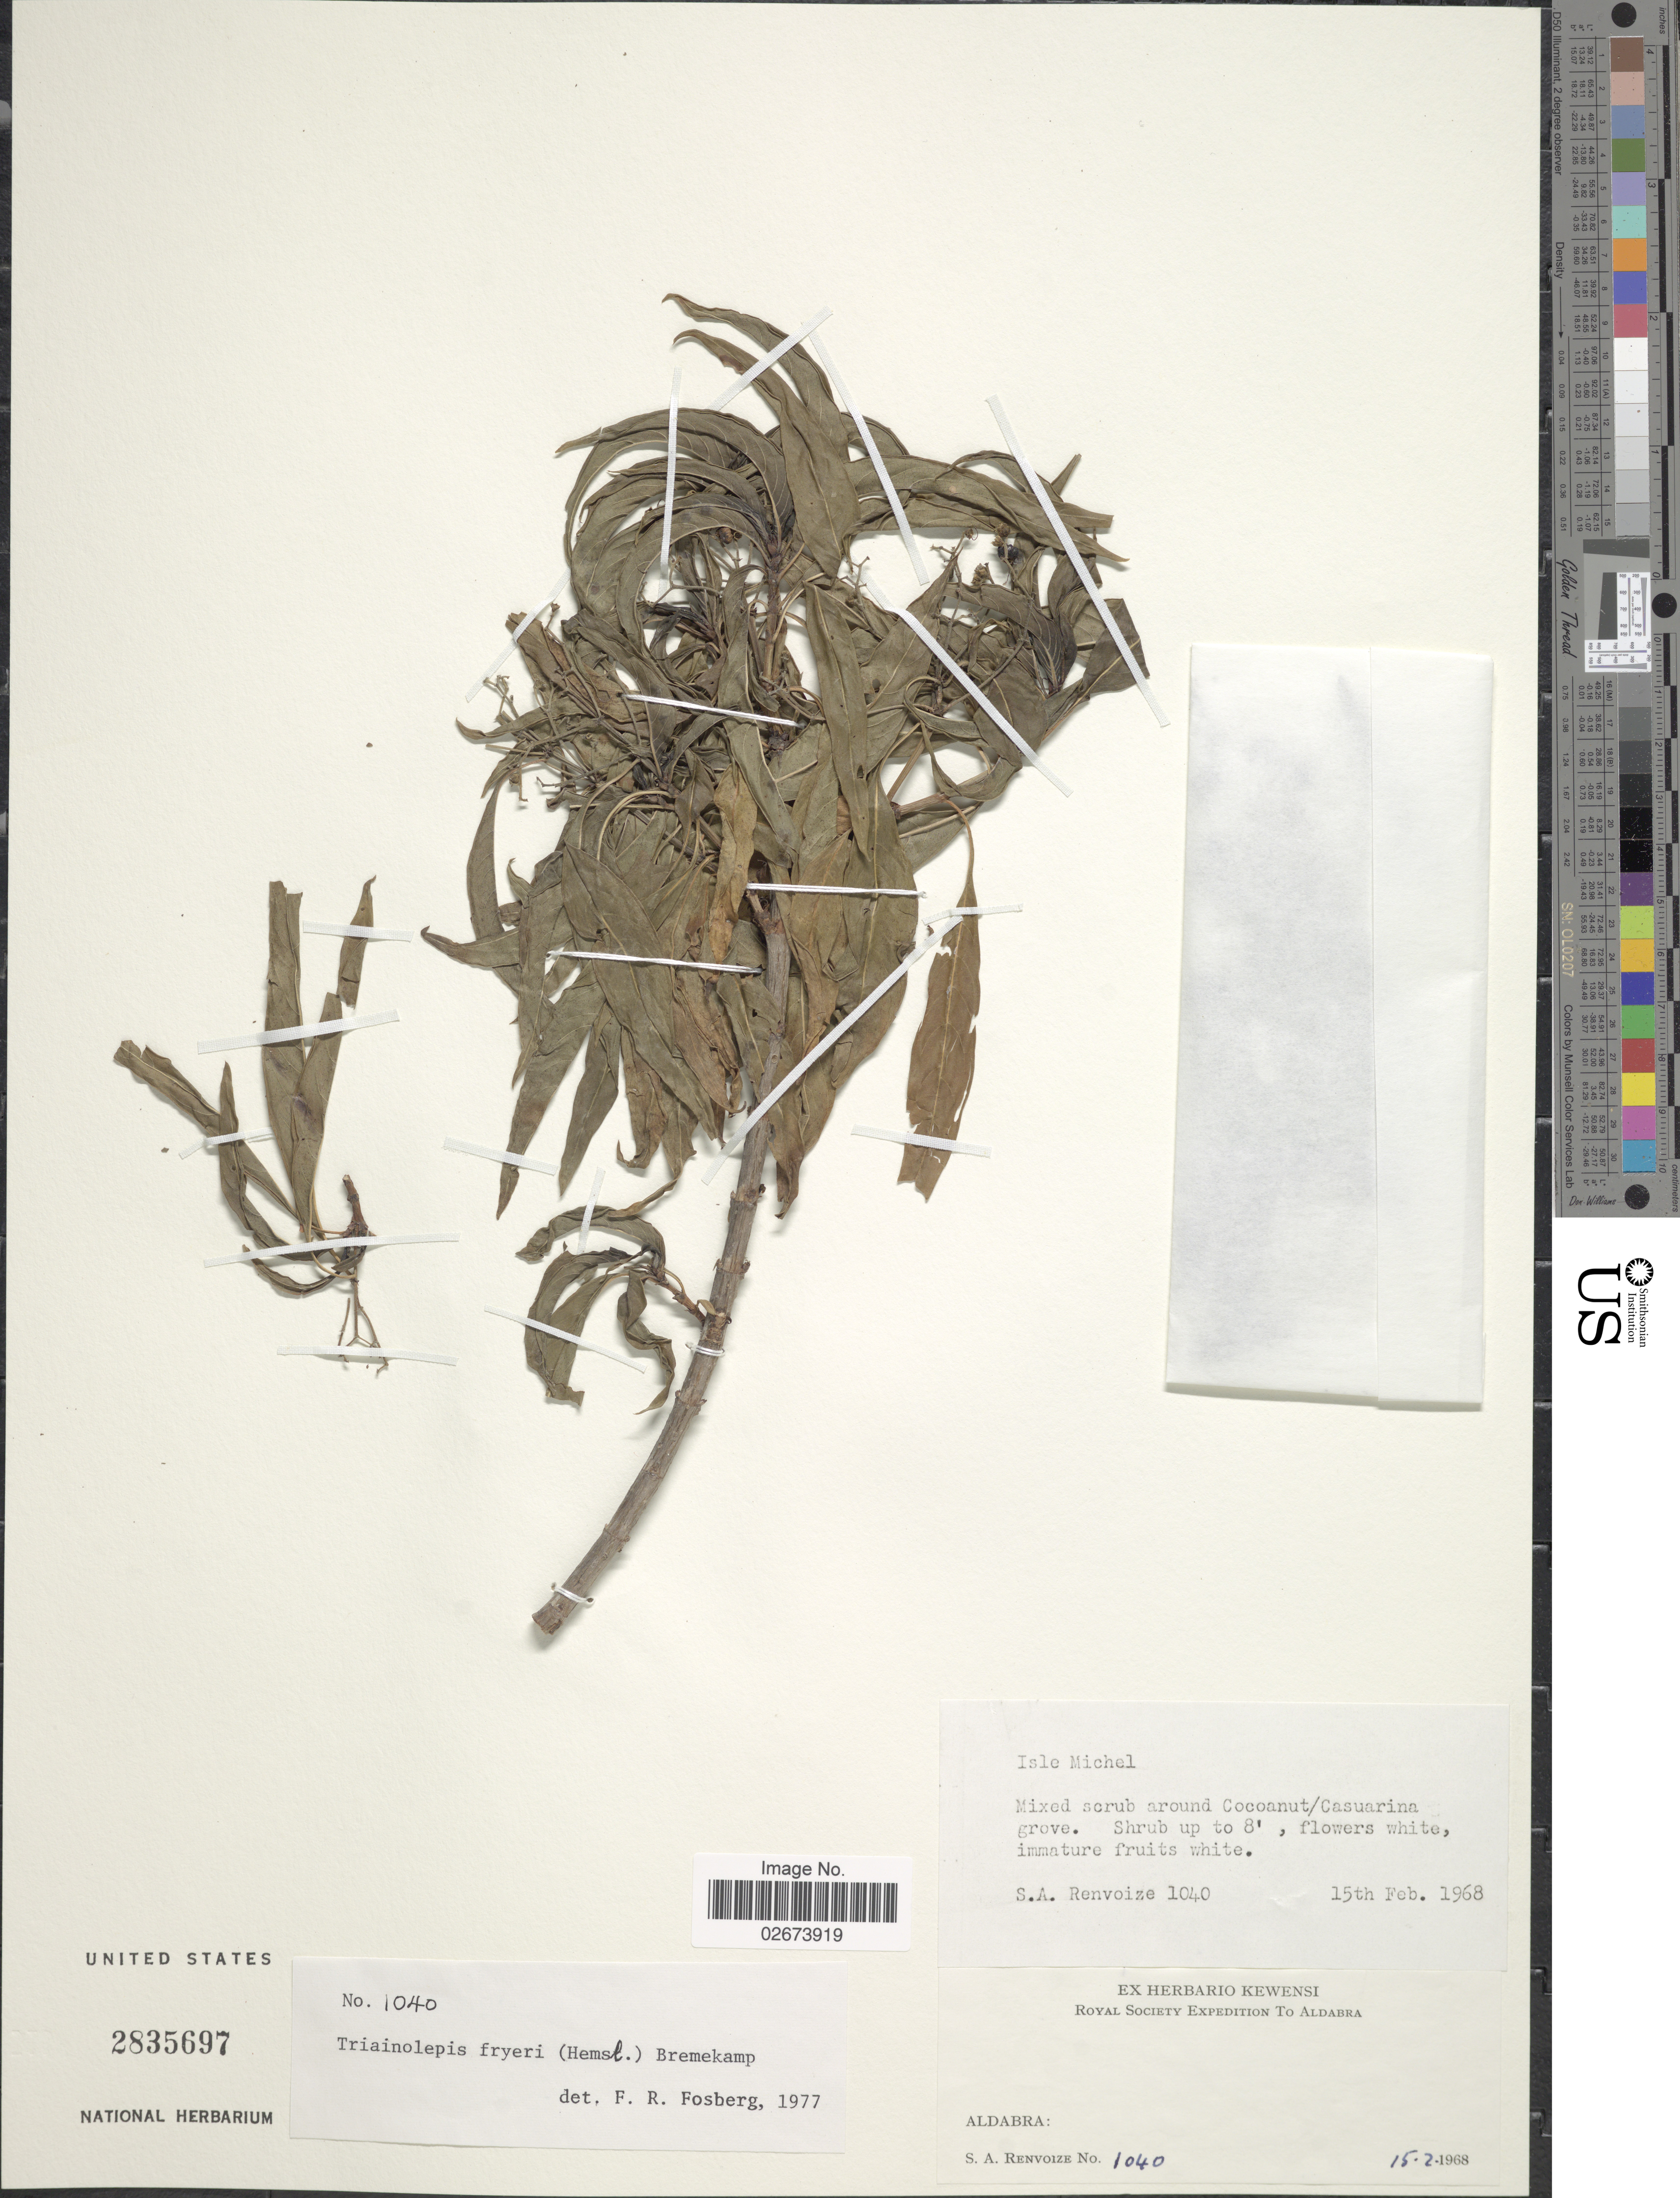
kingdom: Plantae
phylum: Tracheophyta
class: Magnoliopsida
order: Gentianales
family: Rubiaceae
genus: Triainolepis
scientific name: Triainolepis fryeri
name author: (Hemsl.) Bremek.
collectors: S. A. Renvoize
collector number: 1040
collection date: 1968-02-15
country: Seychelles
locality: Aldabra. Isle Michel.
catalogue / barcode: US 2835697